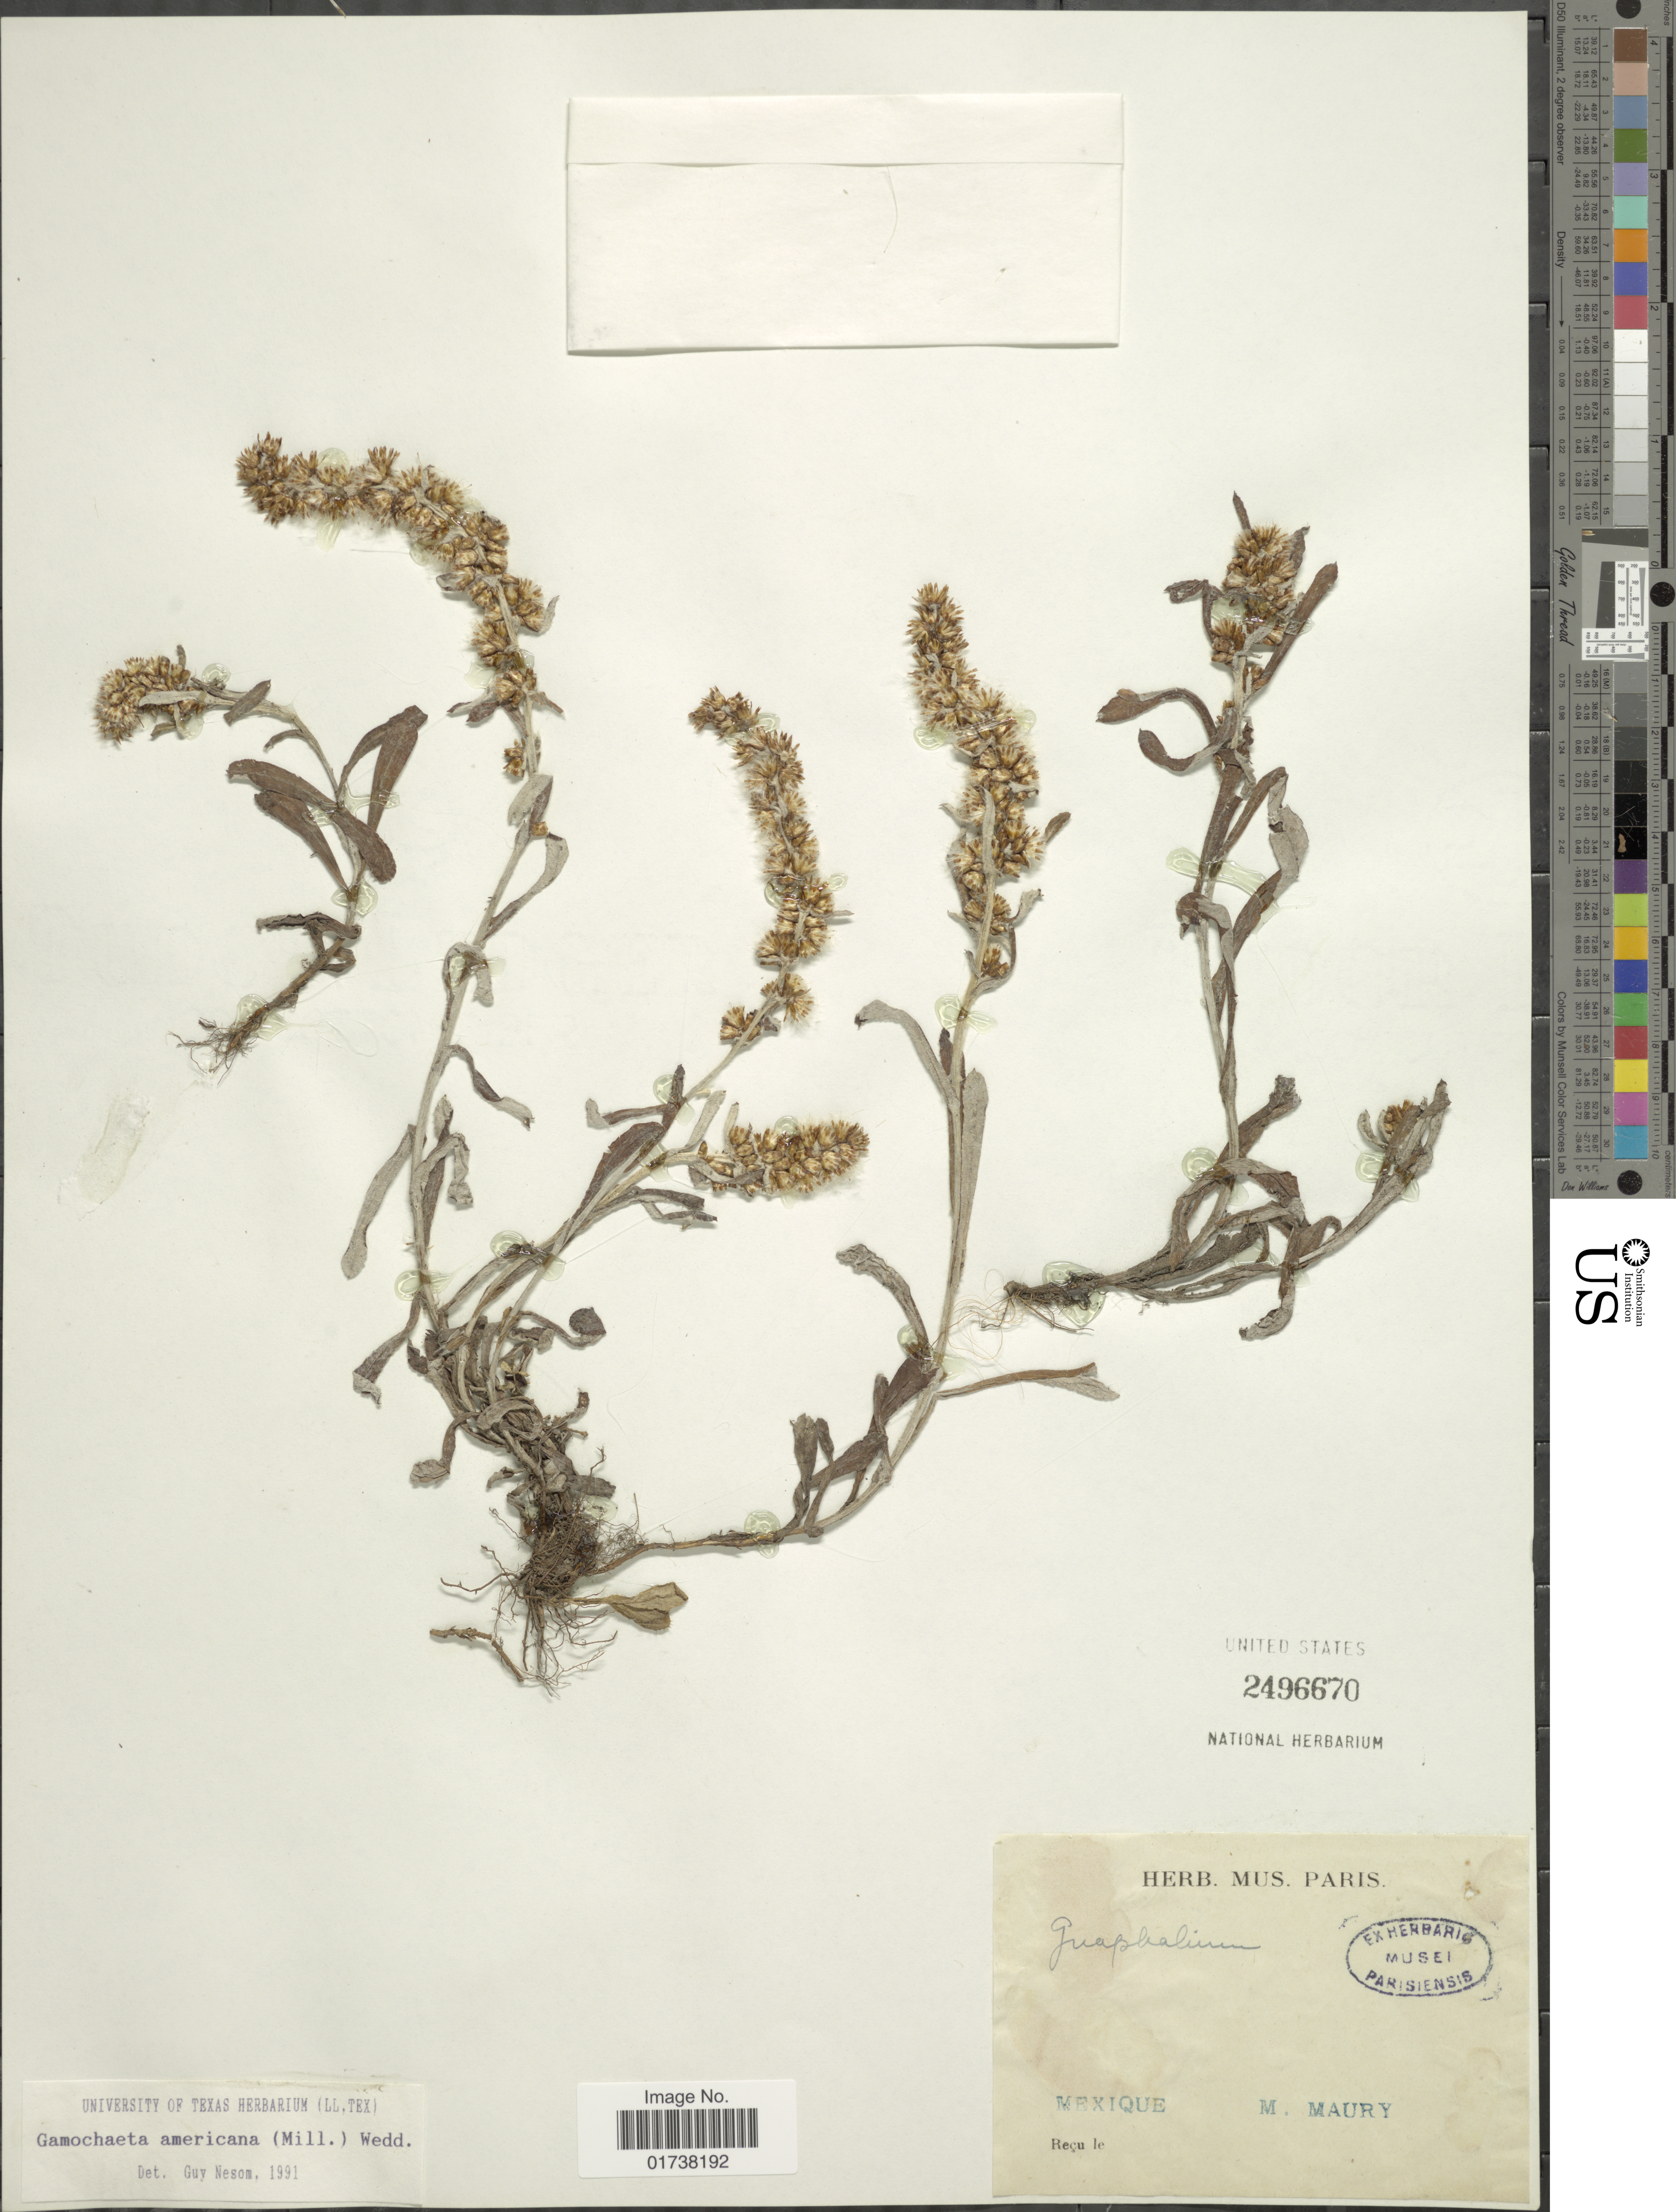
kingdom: Plantae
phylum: Tracheophyta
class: Magnoliopsida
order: Asterales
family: Asteraceae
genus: Gamochaeta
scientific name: Gamochaeta americana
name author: (Mill.) Wedd.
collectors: Maury, M.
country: Mexico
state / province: México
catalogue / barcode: US 2496670